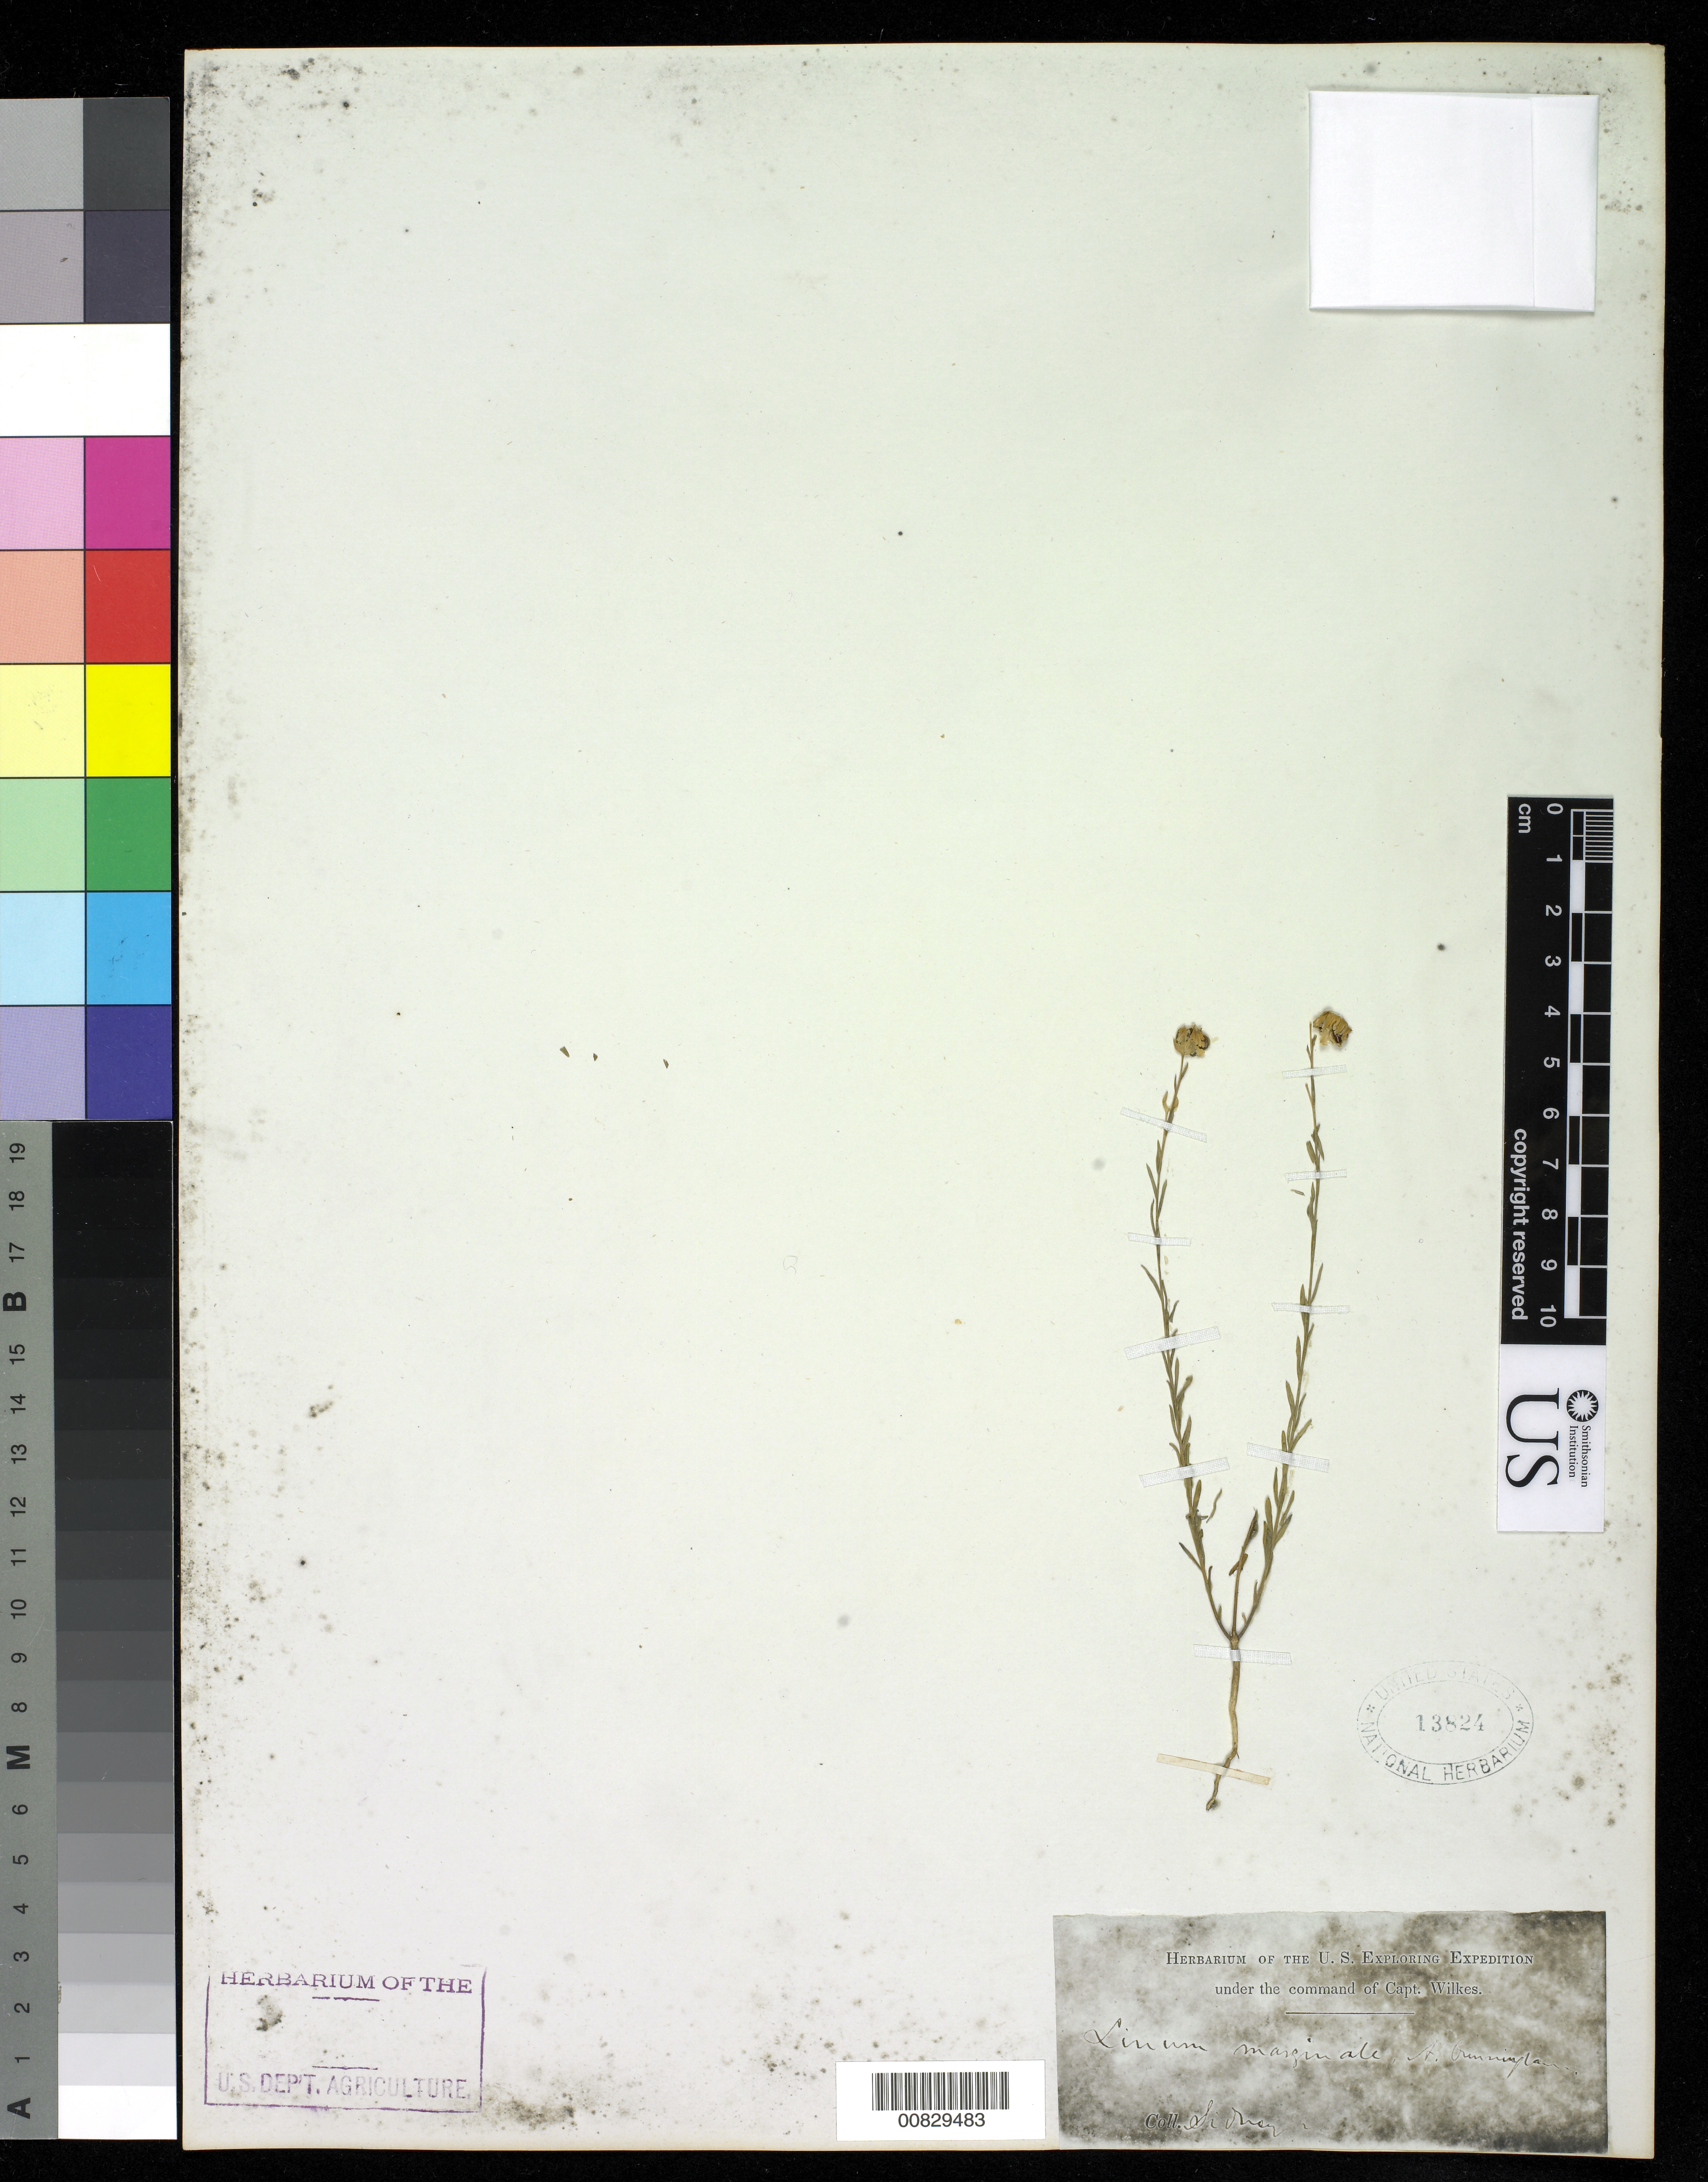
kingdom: Plantae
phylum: Tracheophyta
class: Magnoliopsida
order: Malpighiales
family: Linaceae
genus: Linum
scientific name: Linum marginale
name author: A. Cunn.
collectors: Wilkes Explor. Exped.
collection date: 1838/1842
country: Australia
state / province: New South Wales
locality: Sydney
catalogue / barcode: US 13824